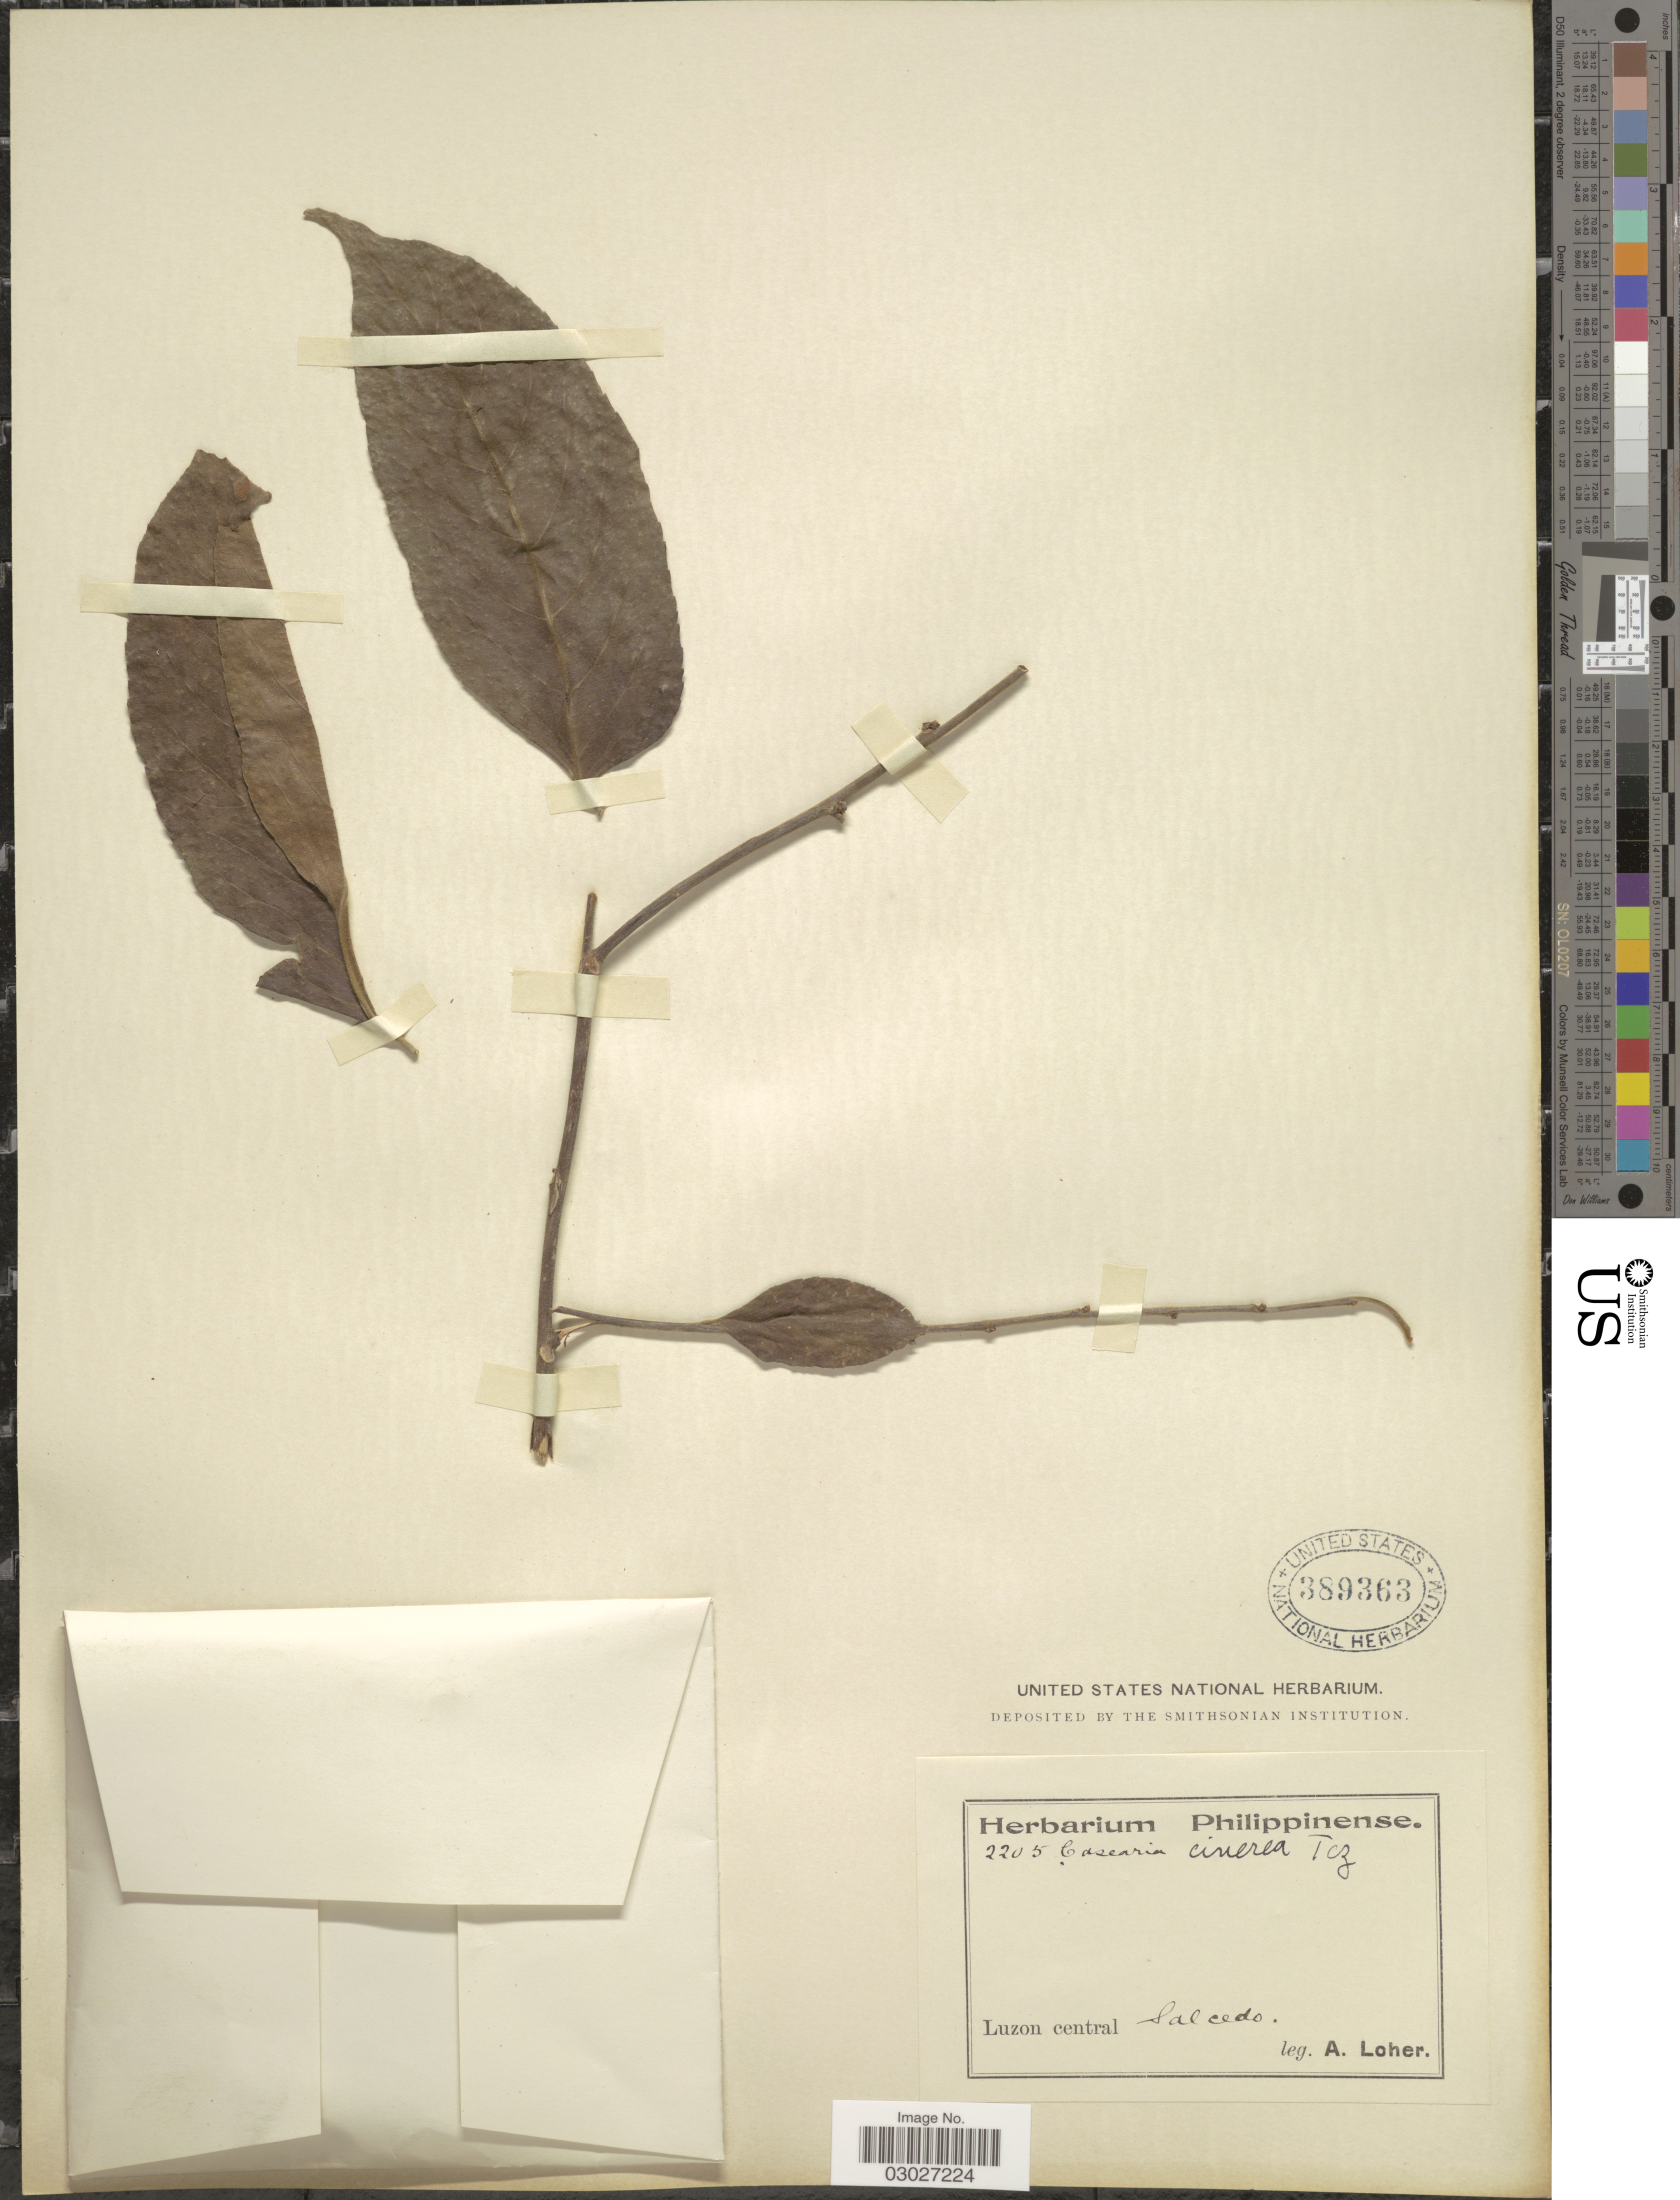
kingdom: Plantae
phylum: Tracheophyta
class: Magnoliopsida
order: Malpighiales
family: Salicaceae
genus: Casearia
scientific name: Casearia cinerea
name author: Turcz.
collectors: A. Loher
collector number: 2205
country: Philippines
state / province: Central Luzon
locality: Luzon central, Salcedo.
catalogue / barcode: US 389363